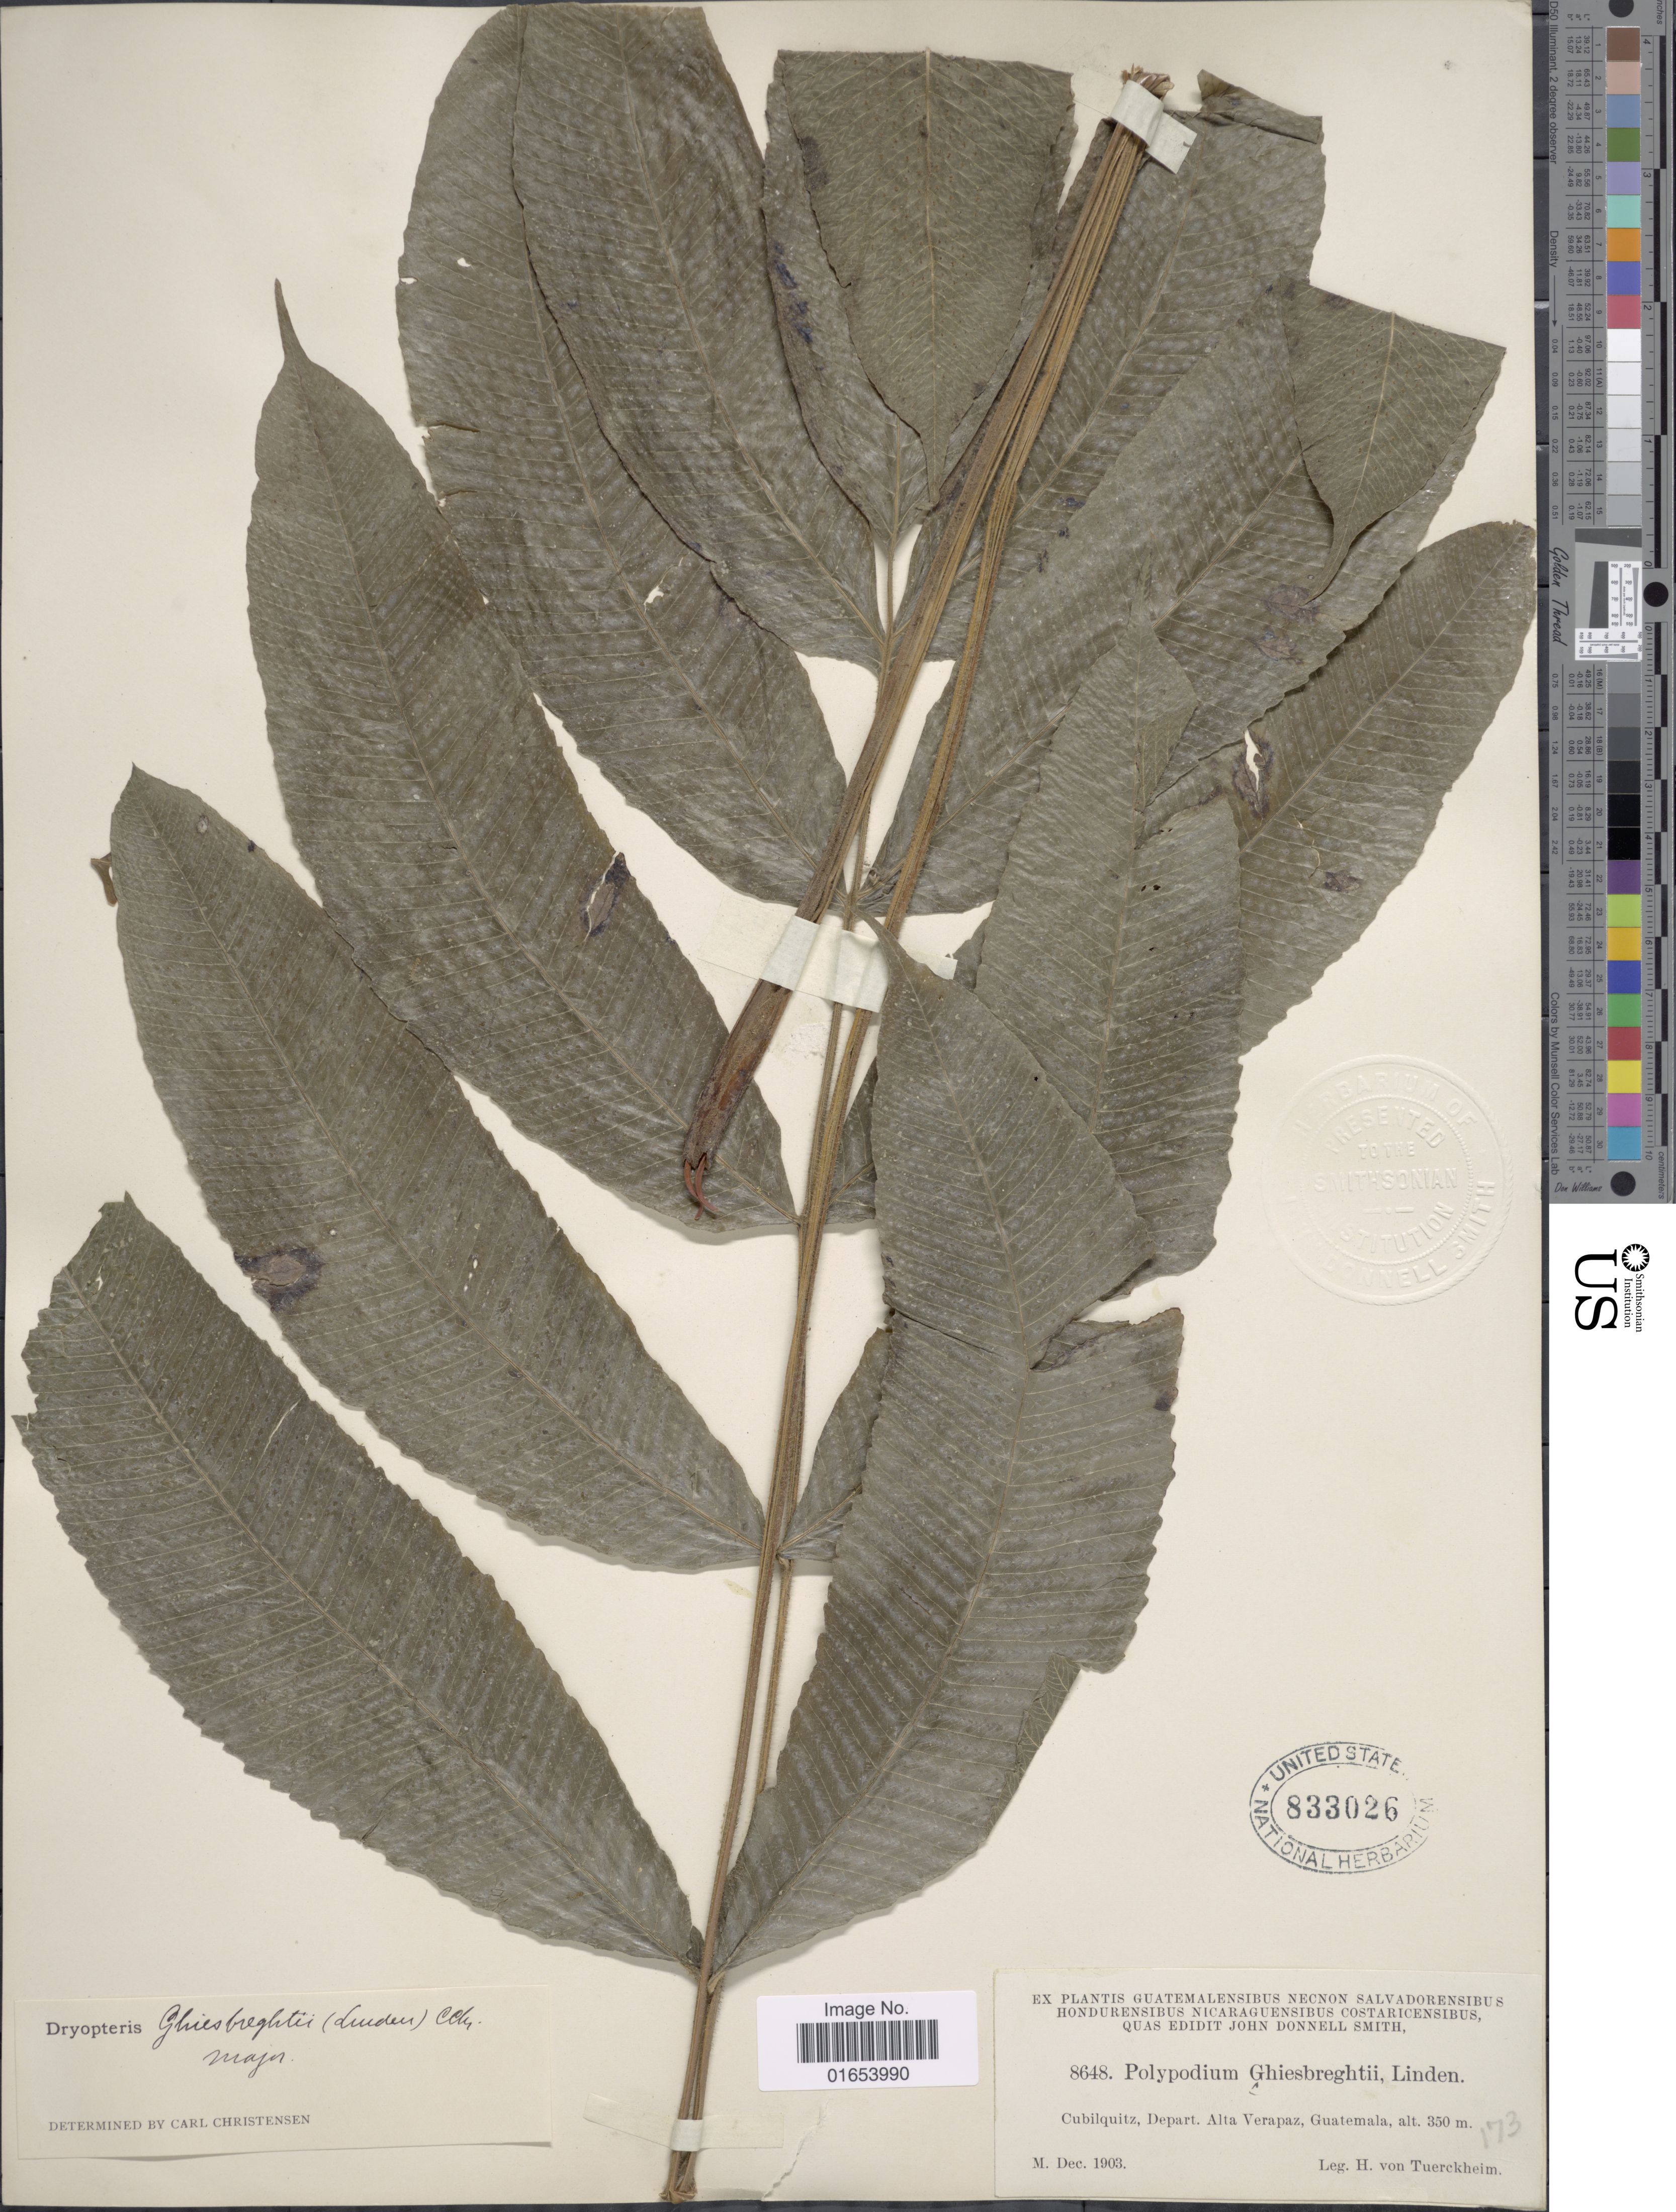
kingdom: Plantae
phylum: Tracheophyta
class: Polypodiopsida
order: Polypodiales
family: Thelypteridaceae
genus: Goniopteris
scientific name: Goniopteris ghiesbreghtii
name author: (Linden) J. Sm.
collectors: H. von Türckheim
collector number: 8648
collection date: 1903-12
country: Guatemala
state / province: Alta Verapaz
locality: Cubilquitz, Depart. Alta Verapaz, Guatemala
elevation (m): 350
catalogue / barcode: US 833026